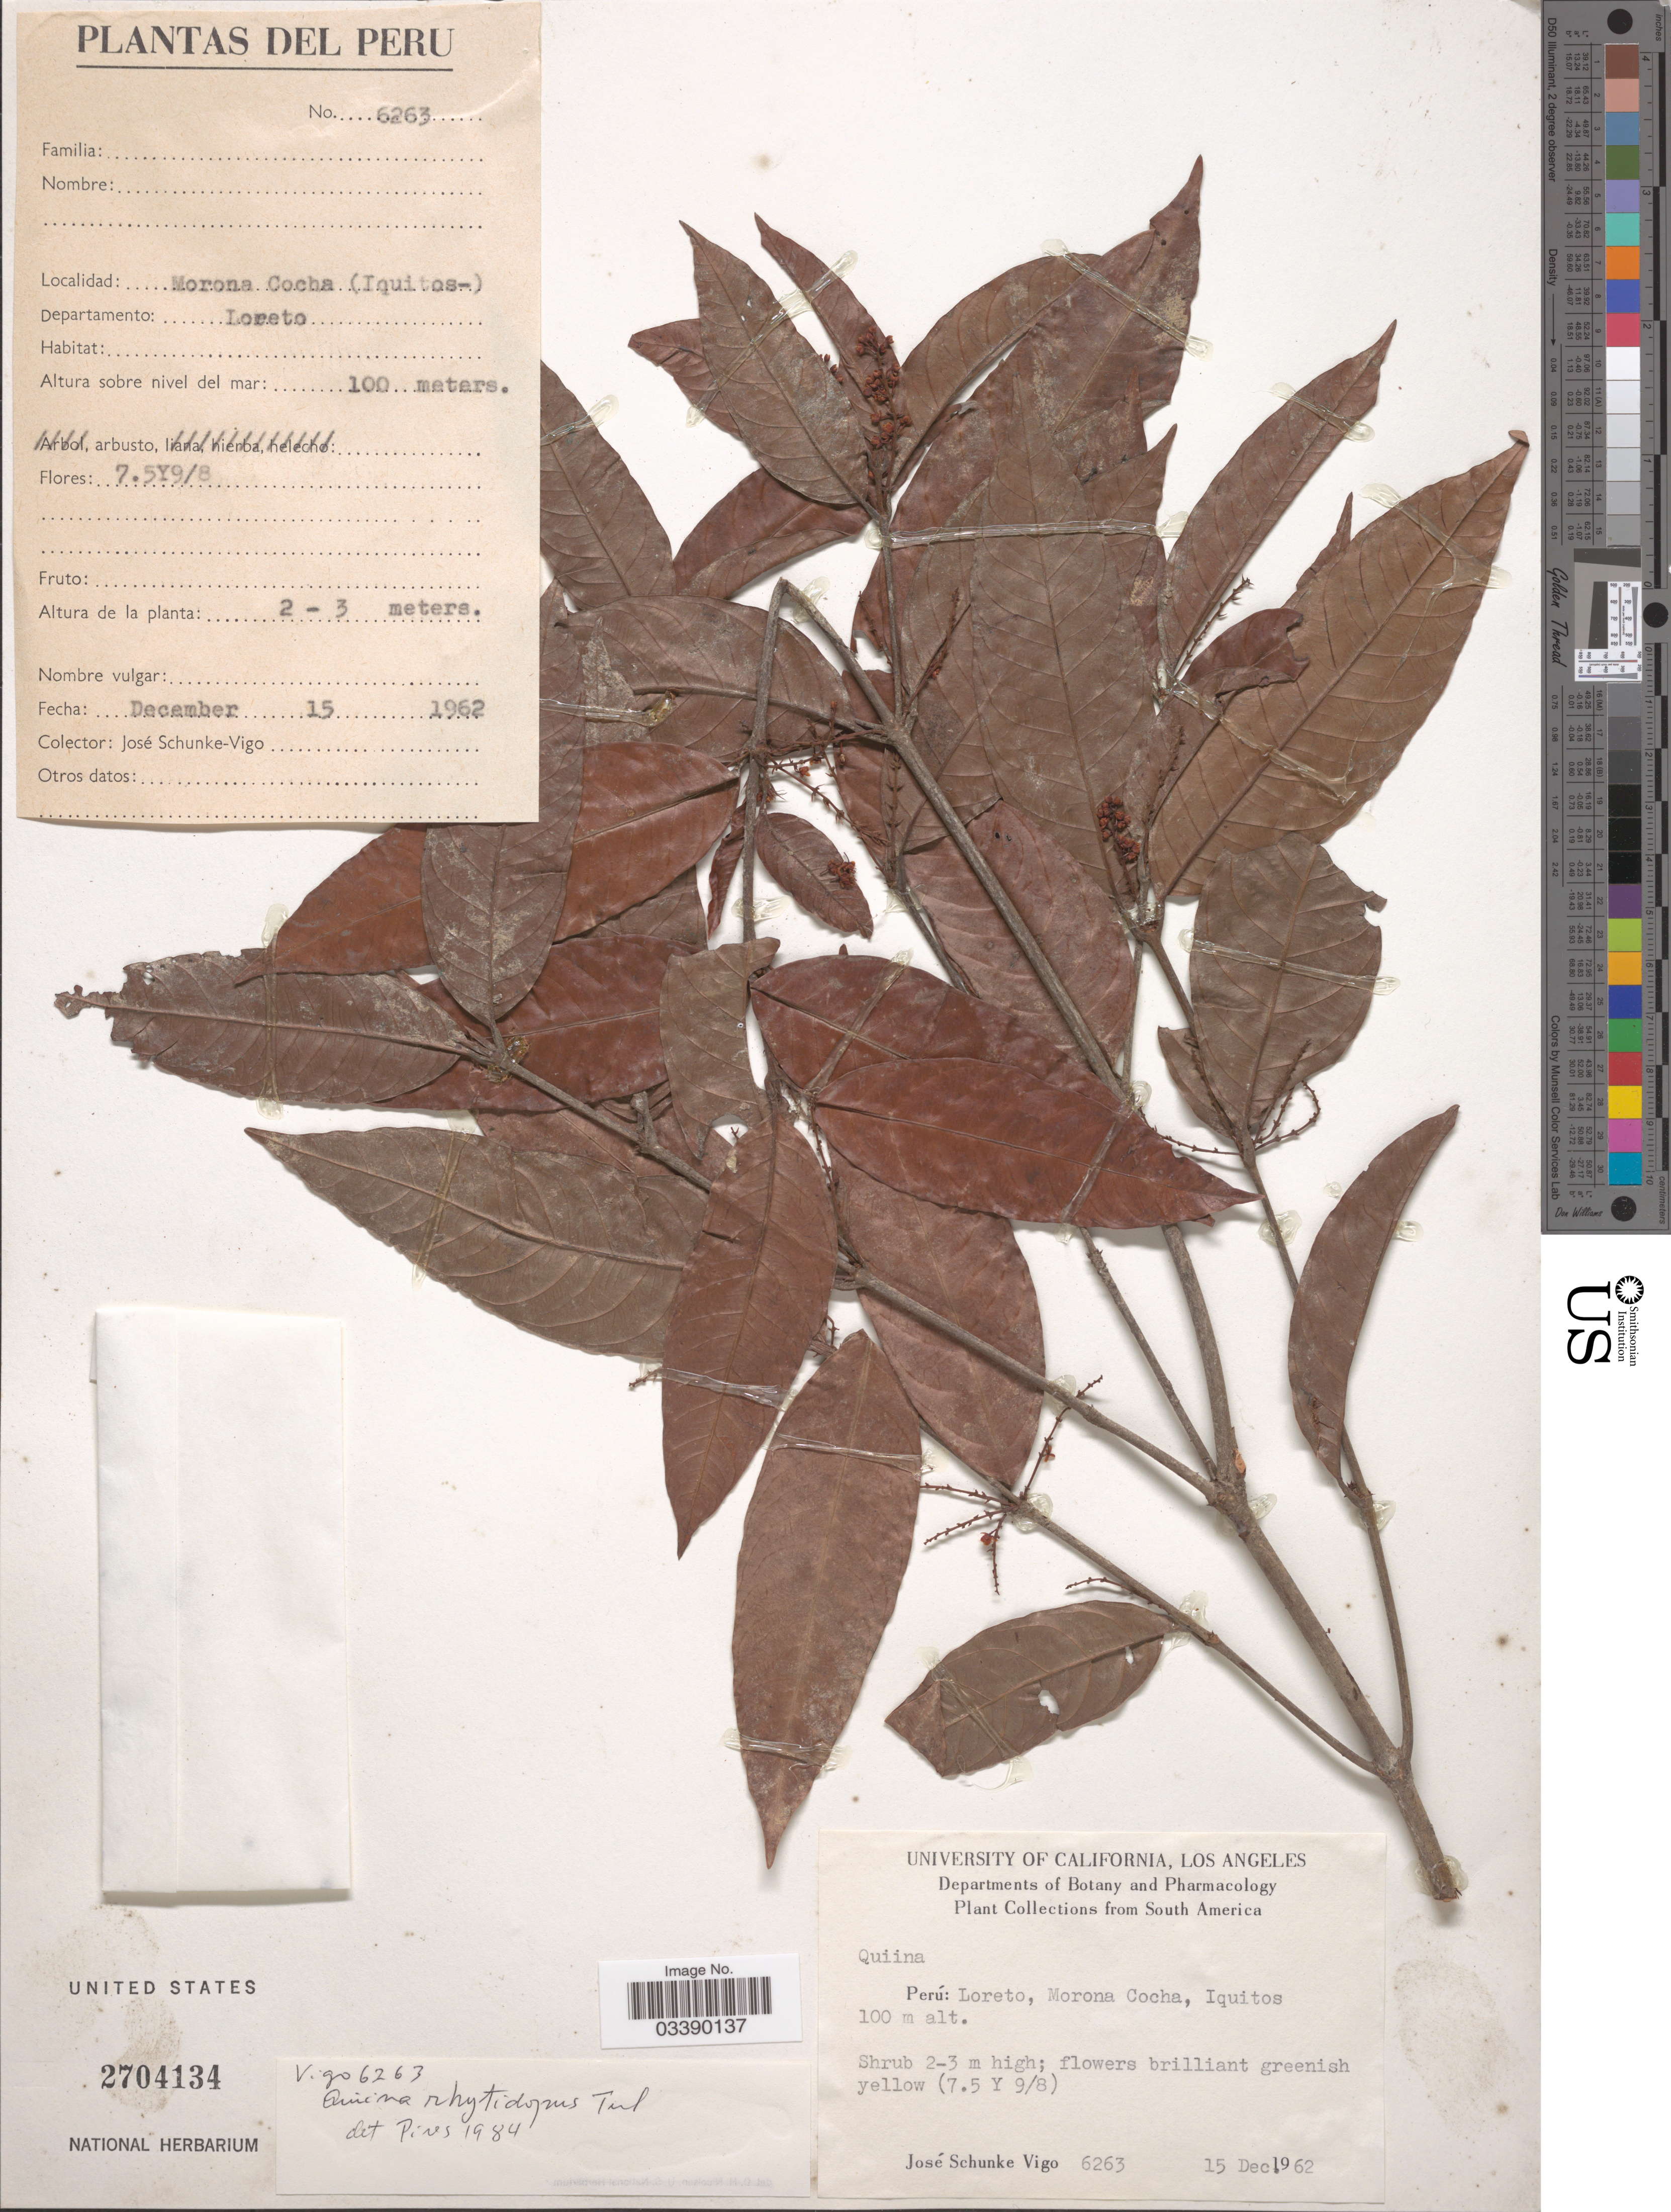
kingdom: Plantae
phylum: Tracheophyta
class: Magnoliopsida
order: Malpighiales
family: Quiinaceae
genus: Quiina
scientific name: Quiina rhytidopus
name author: Tul.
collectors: J. Schunke Vigo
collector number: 6263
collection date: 1962-12-15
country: Peru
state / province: Loreto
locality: Morona Cocha, Iquitos. Departamento Loreto.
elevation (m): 100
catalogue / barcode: US 2704134